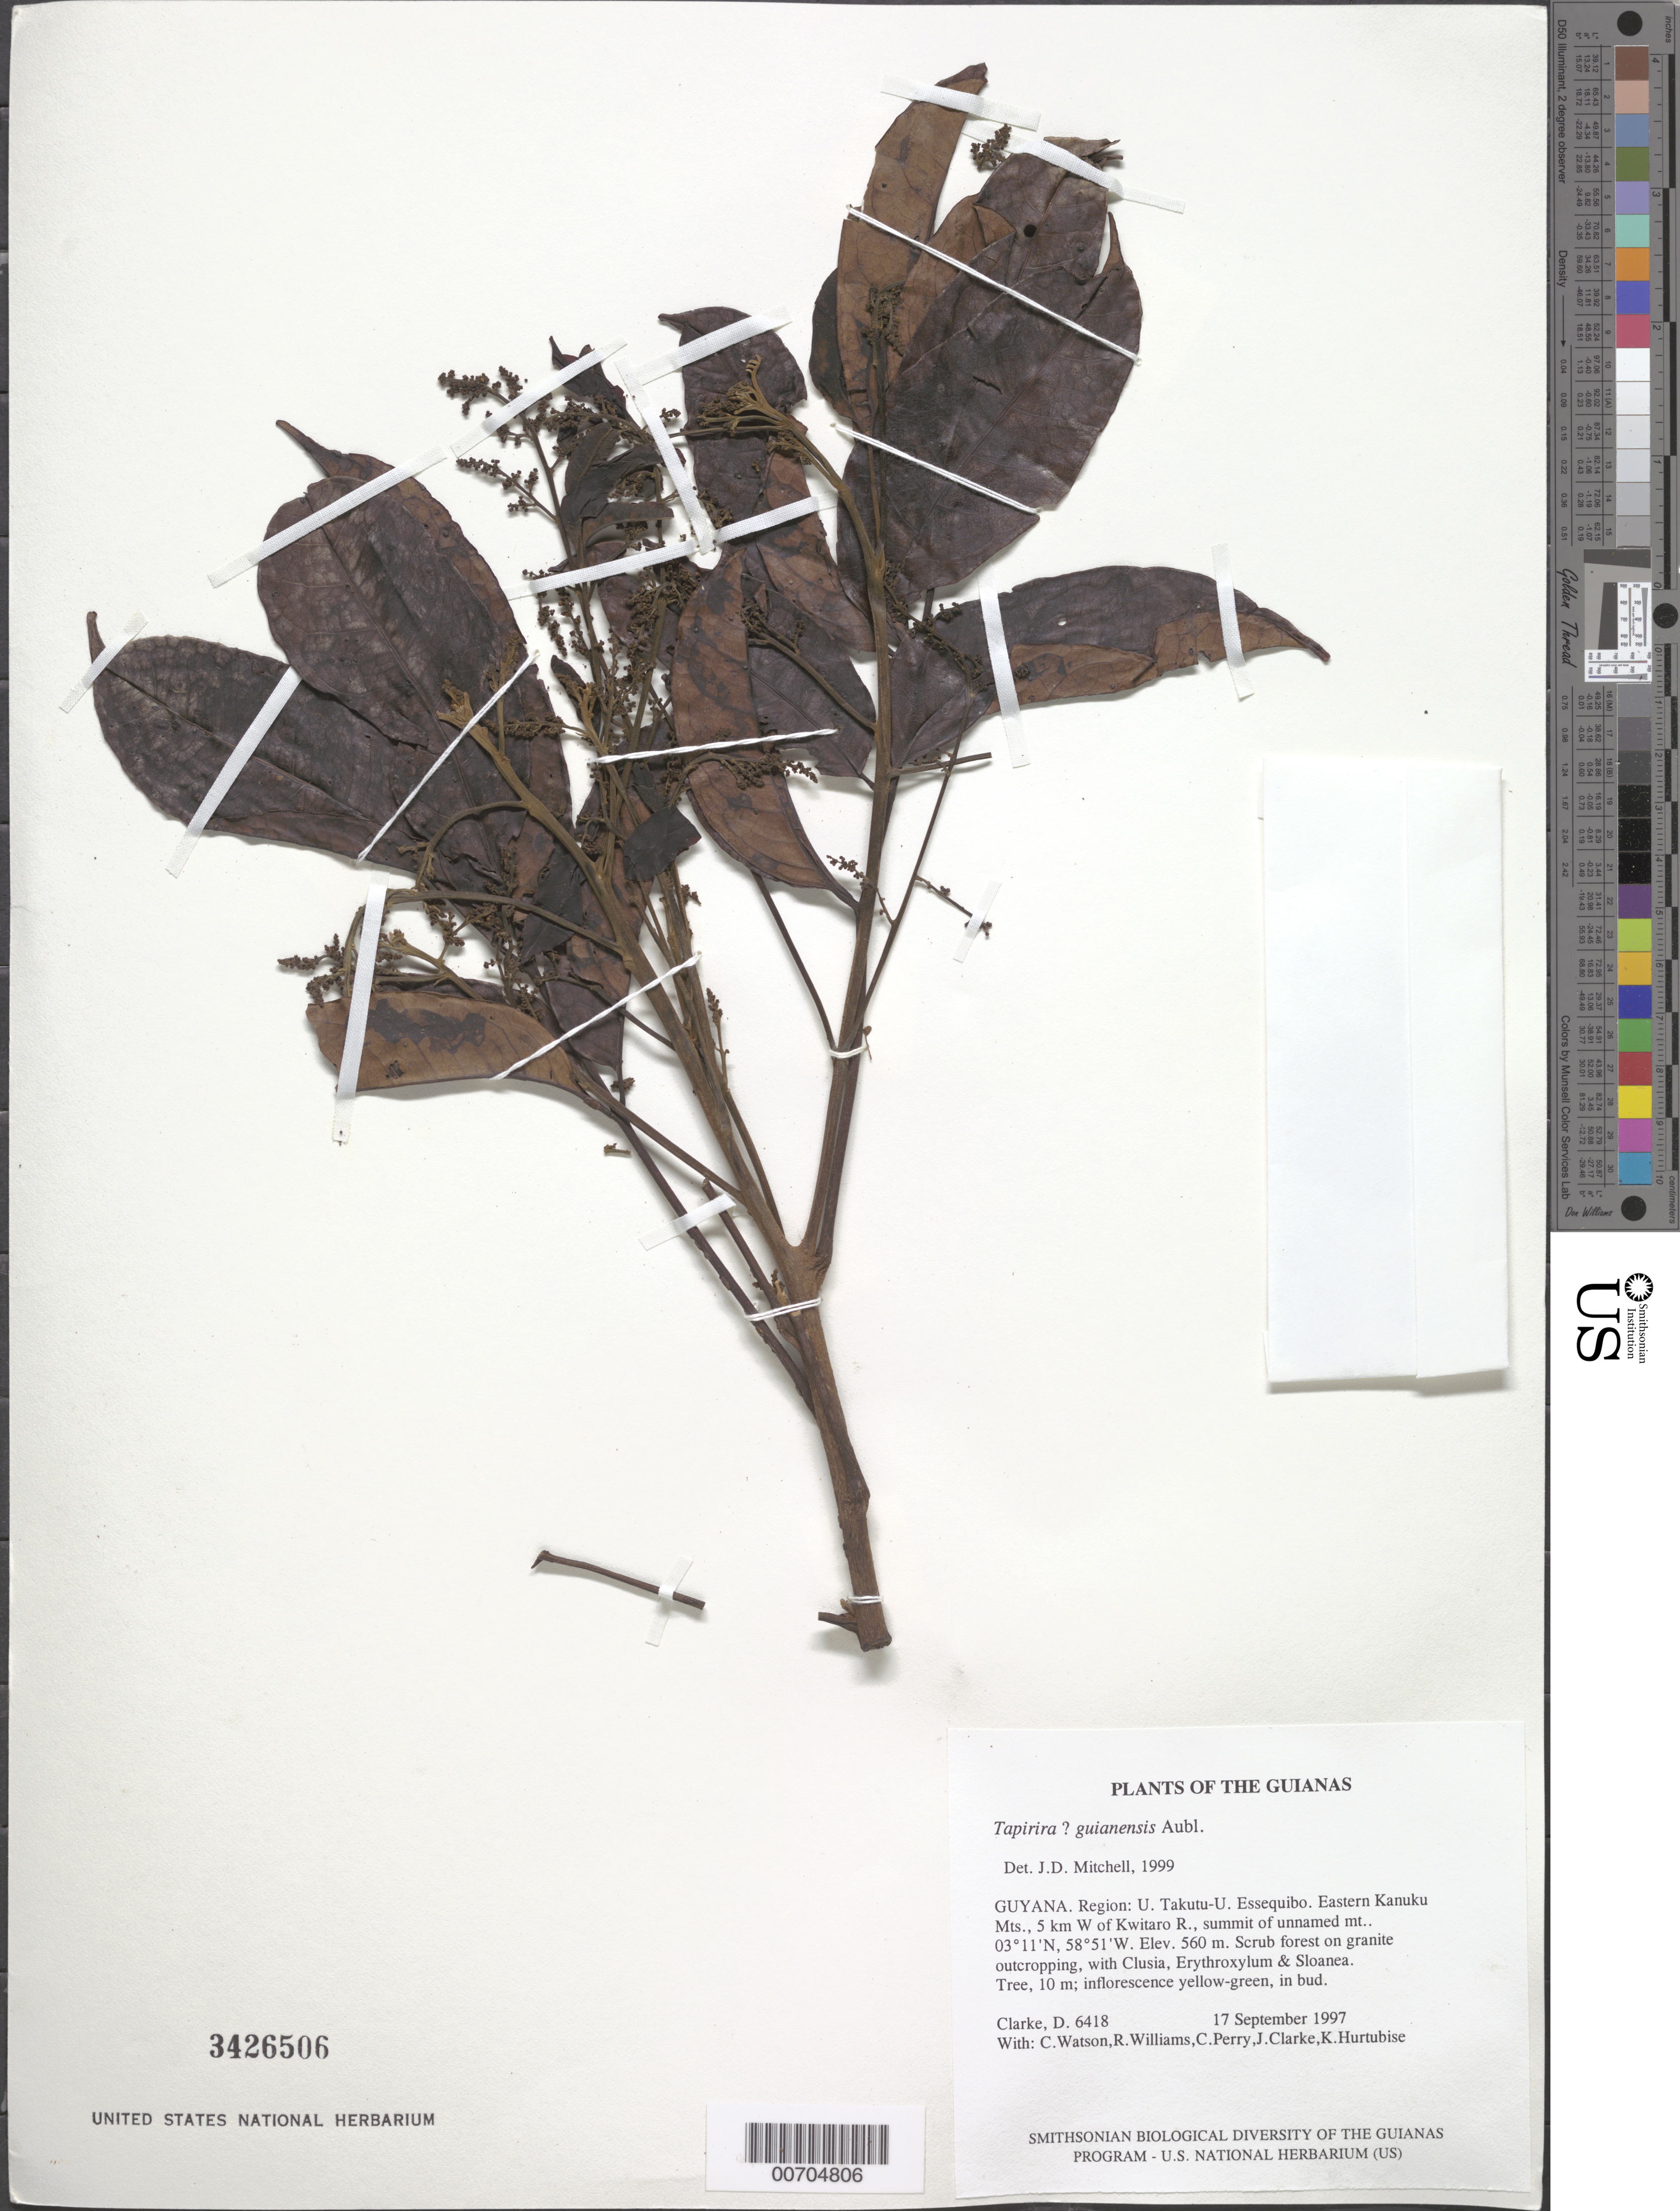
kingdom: Plantae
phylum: Tracheophyta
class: Magnoliopsida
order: Sapindales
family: Anacardiaceae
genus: Tapirira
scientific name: Tapirira guianensis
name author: Aubl.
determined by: Mitchell, John D.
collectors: H. D. Clarke, C. Watson, R. Williams, C. Perry, J. Clarke & K. Hurtubise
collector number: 6418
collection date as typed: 17 September 1997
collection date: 1997-09-17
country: Guyana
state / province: U. Takutu-U. Essequibo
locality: Eastern Kanuku Mts., 5 km W of Kwitaro R., summit of unnamed mt.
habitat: Scrub forest on granite outcropping, with Clusia, Erythroxylum & Sloanea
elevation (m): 560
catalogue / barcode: US 3426506